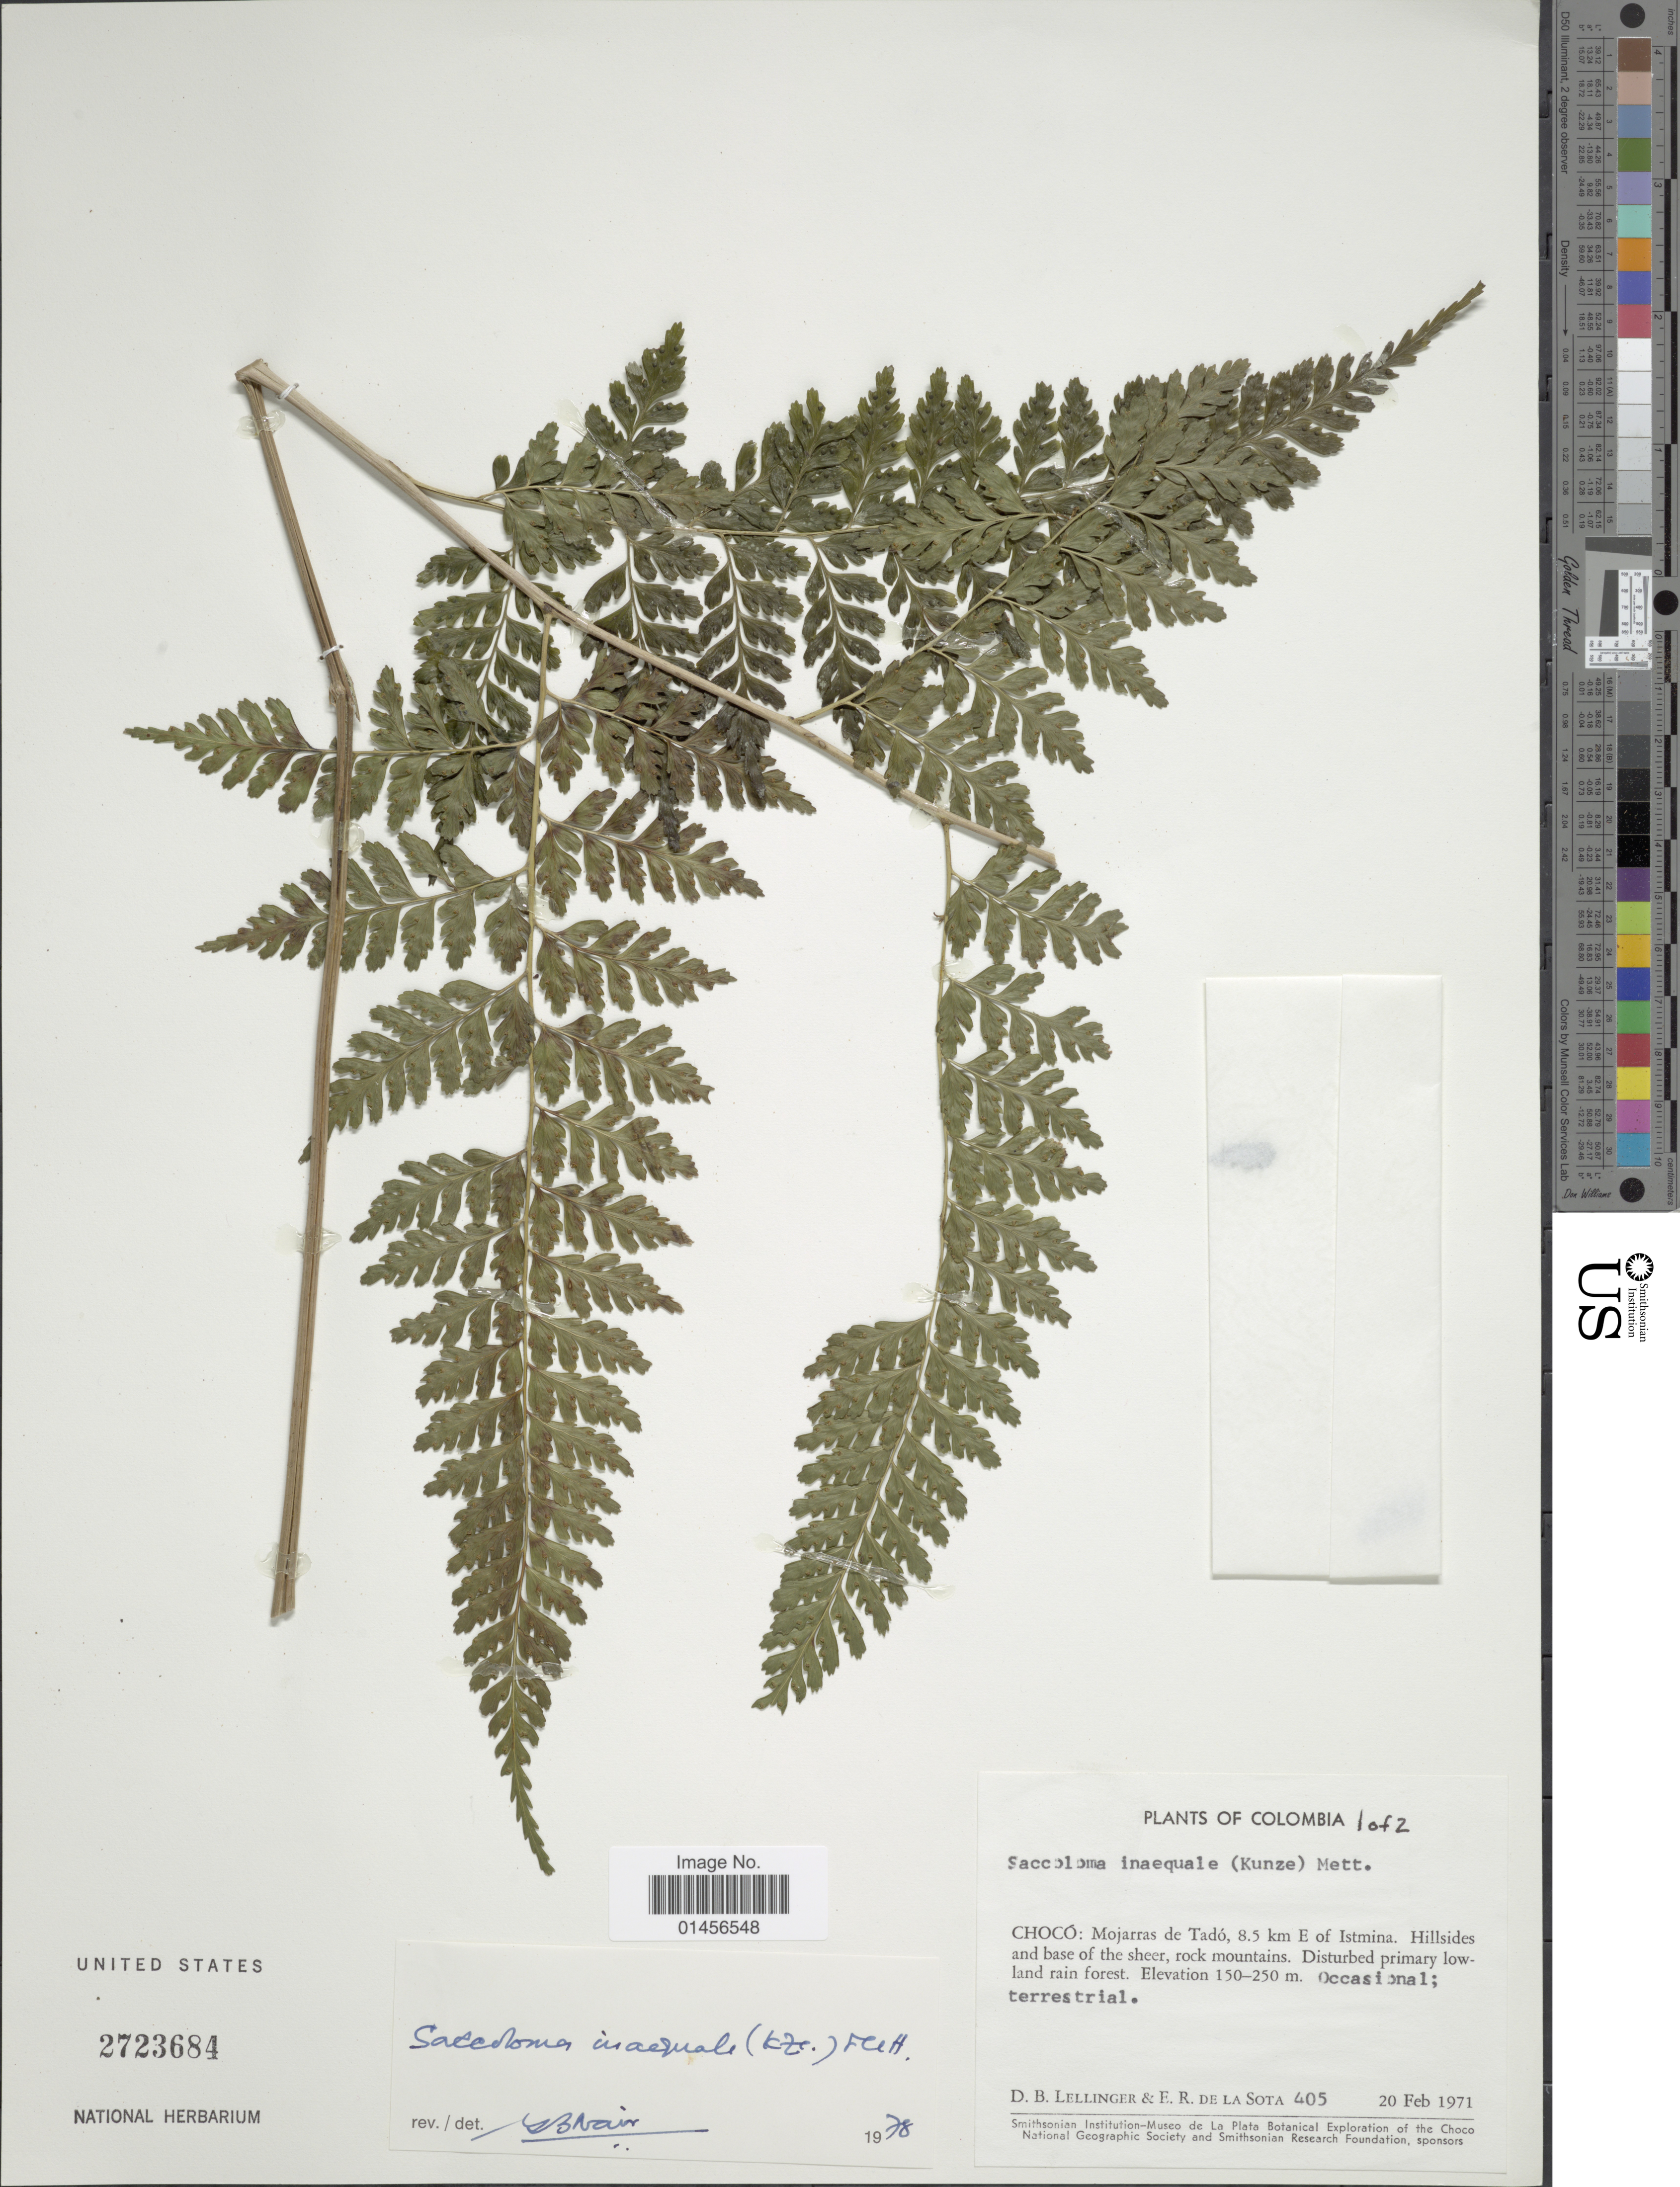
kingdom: Plantae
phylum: Tracheophyta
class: Polypodiopsida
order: Polypodiales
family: Saccolomataceae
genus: Saccoloma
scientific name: Saccoloma inaequale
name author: (Kunze) Mett.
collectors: D. B. Lellinger & E. R. de la Sota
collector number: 405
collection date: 1971-02-20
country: Colombia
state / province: Chocó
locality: Mojarras de Tado 8.5 km E of Istmina, Hillside and base of the sheer, rock mountains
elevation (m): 150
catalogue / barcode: US 2723684